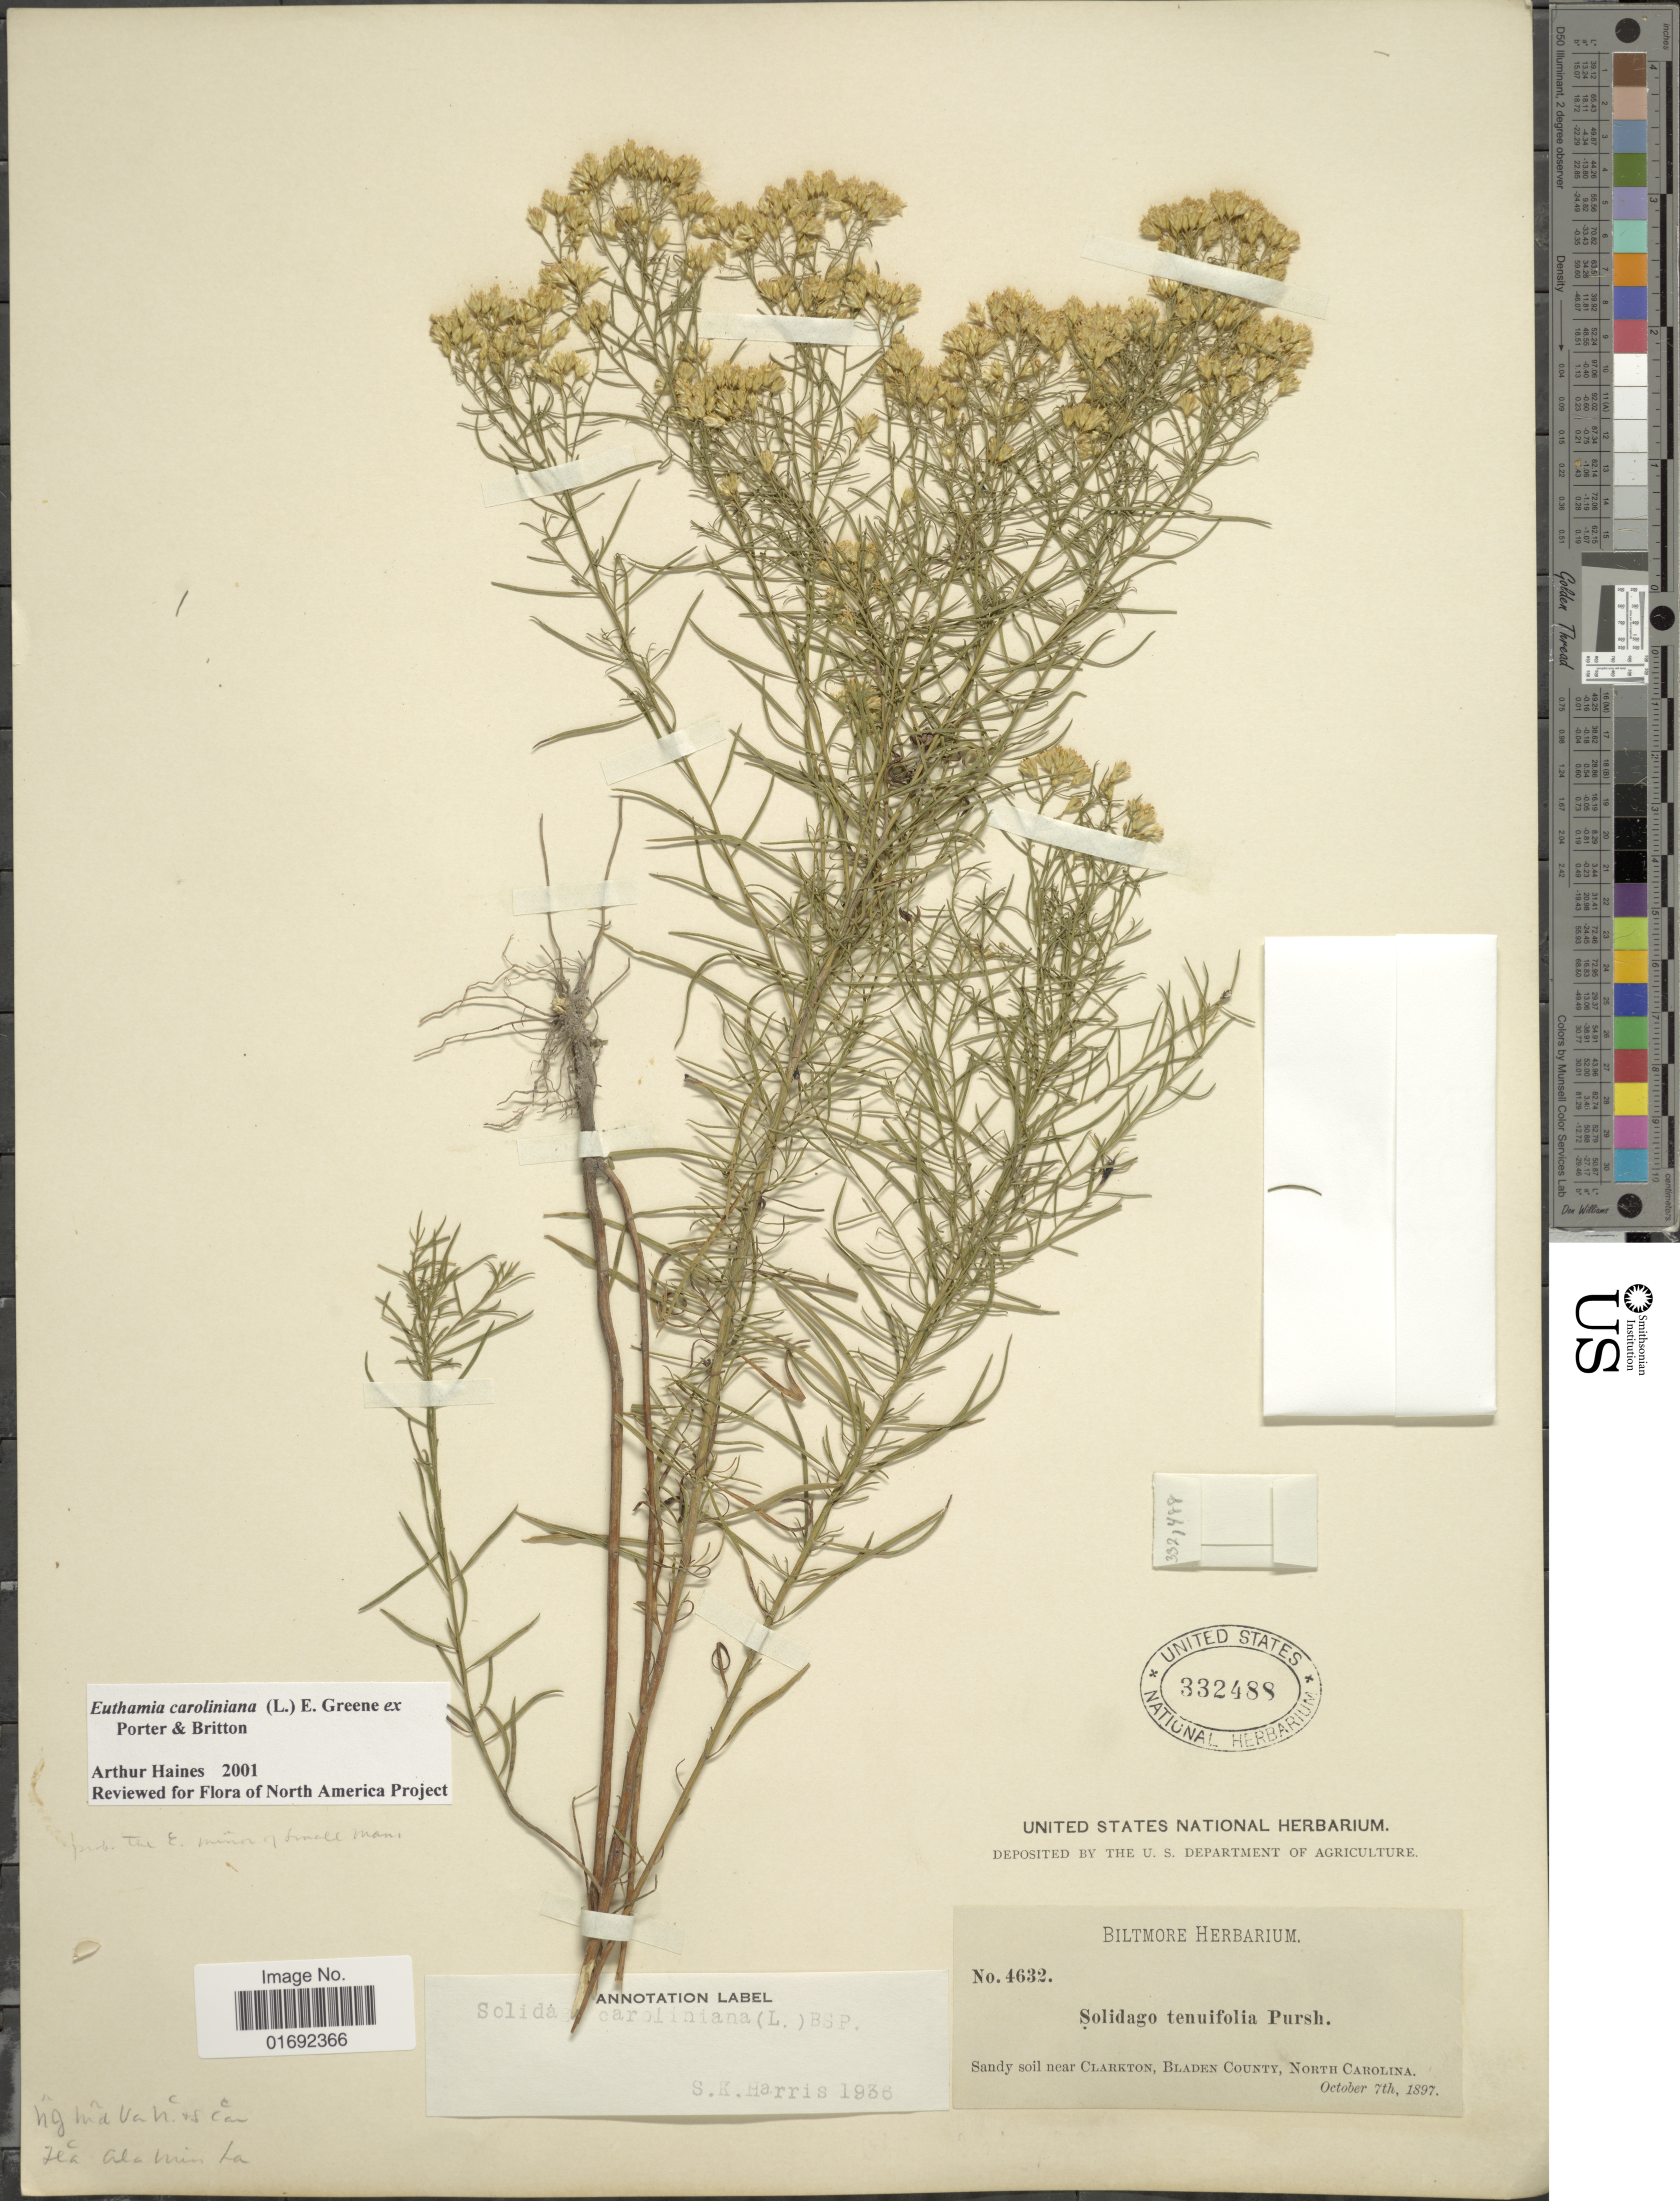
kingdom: Plantae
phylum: Tracheophyta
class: Magnoliopsida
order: Asterales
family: Asteraceae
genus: Euthamia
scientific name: Euthamia caroliniana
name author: (L.) Greene ex Porter & Britton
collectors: ex herb. Biltmore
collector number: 4632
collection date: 1897-10-07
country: United States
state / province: North Carolina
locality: Near Clarkton, Bladen County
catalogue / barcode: US 332488